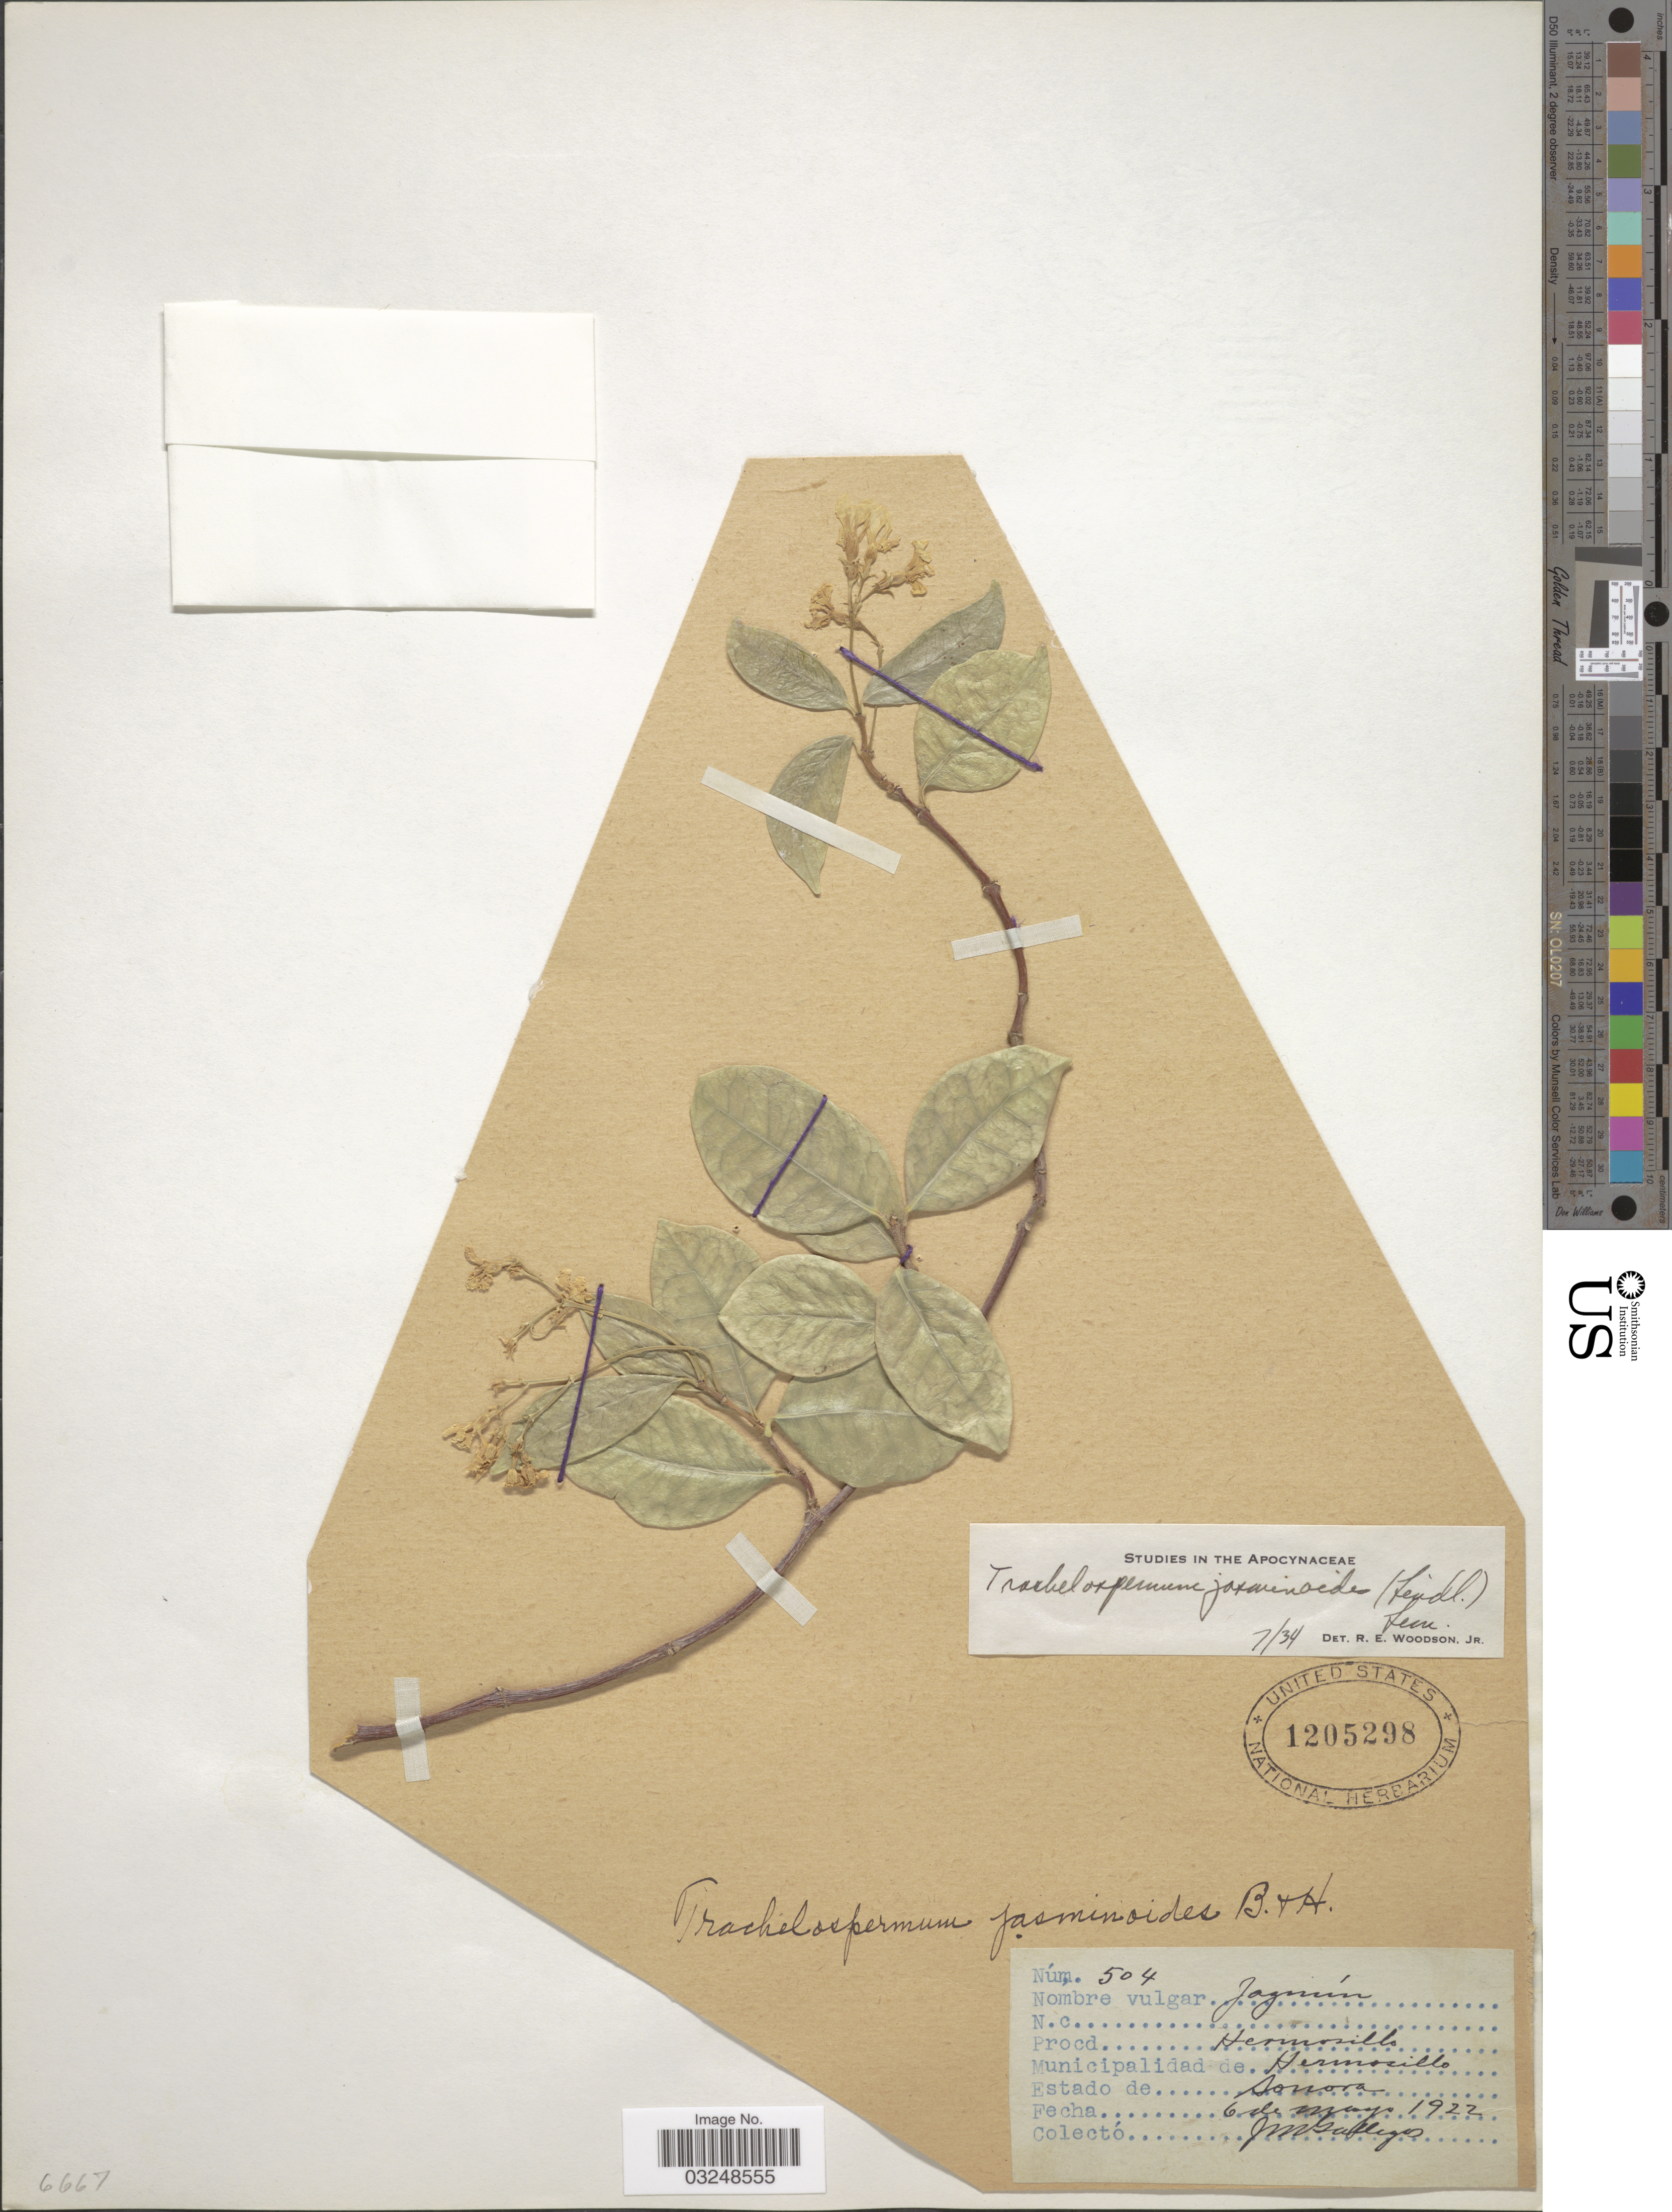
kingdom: Plantae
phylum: Tracheophyta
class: Magnoliopsida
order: Gentianales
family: Apocynaceae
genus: Trachelospermum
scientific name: Trachelospermum jasminoides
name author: (Lindl.) Lem.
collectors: J. Gallegos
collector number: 504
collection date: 1922-05-06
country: Mexico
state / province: Sonora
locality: Procd Hermosillo, Municipalidad de Hermosillo.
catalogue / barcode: US 1205298